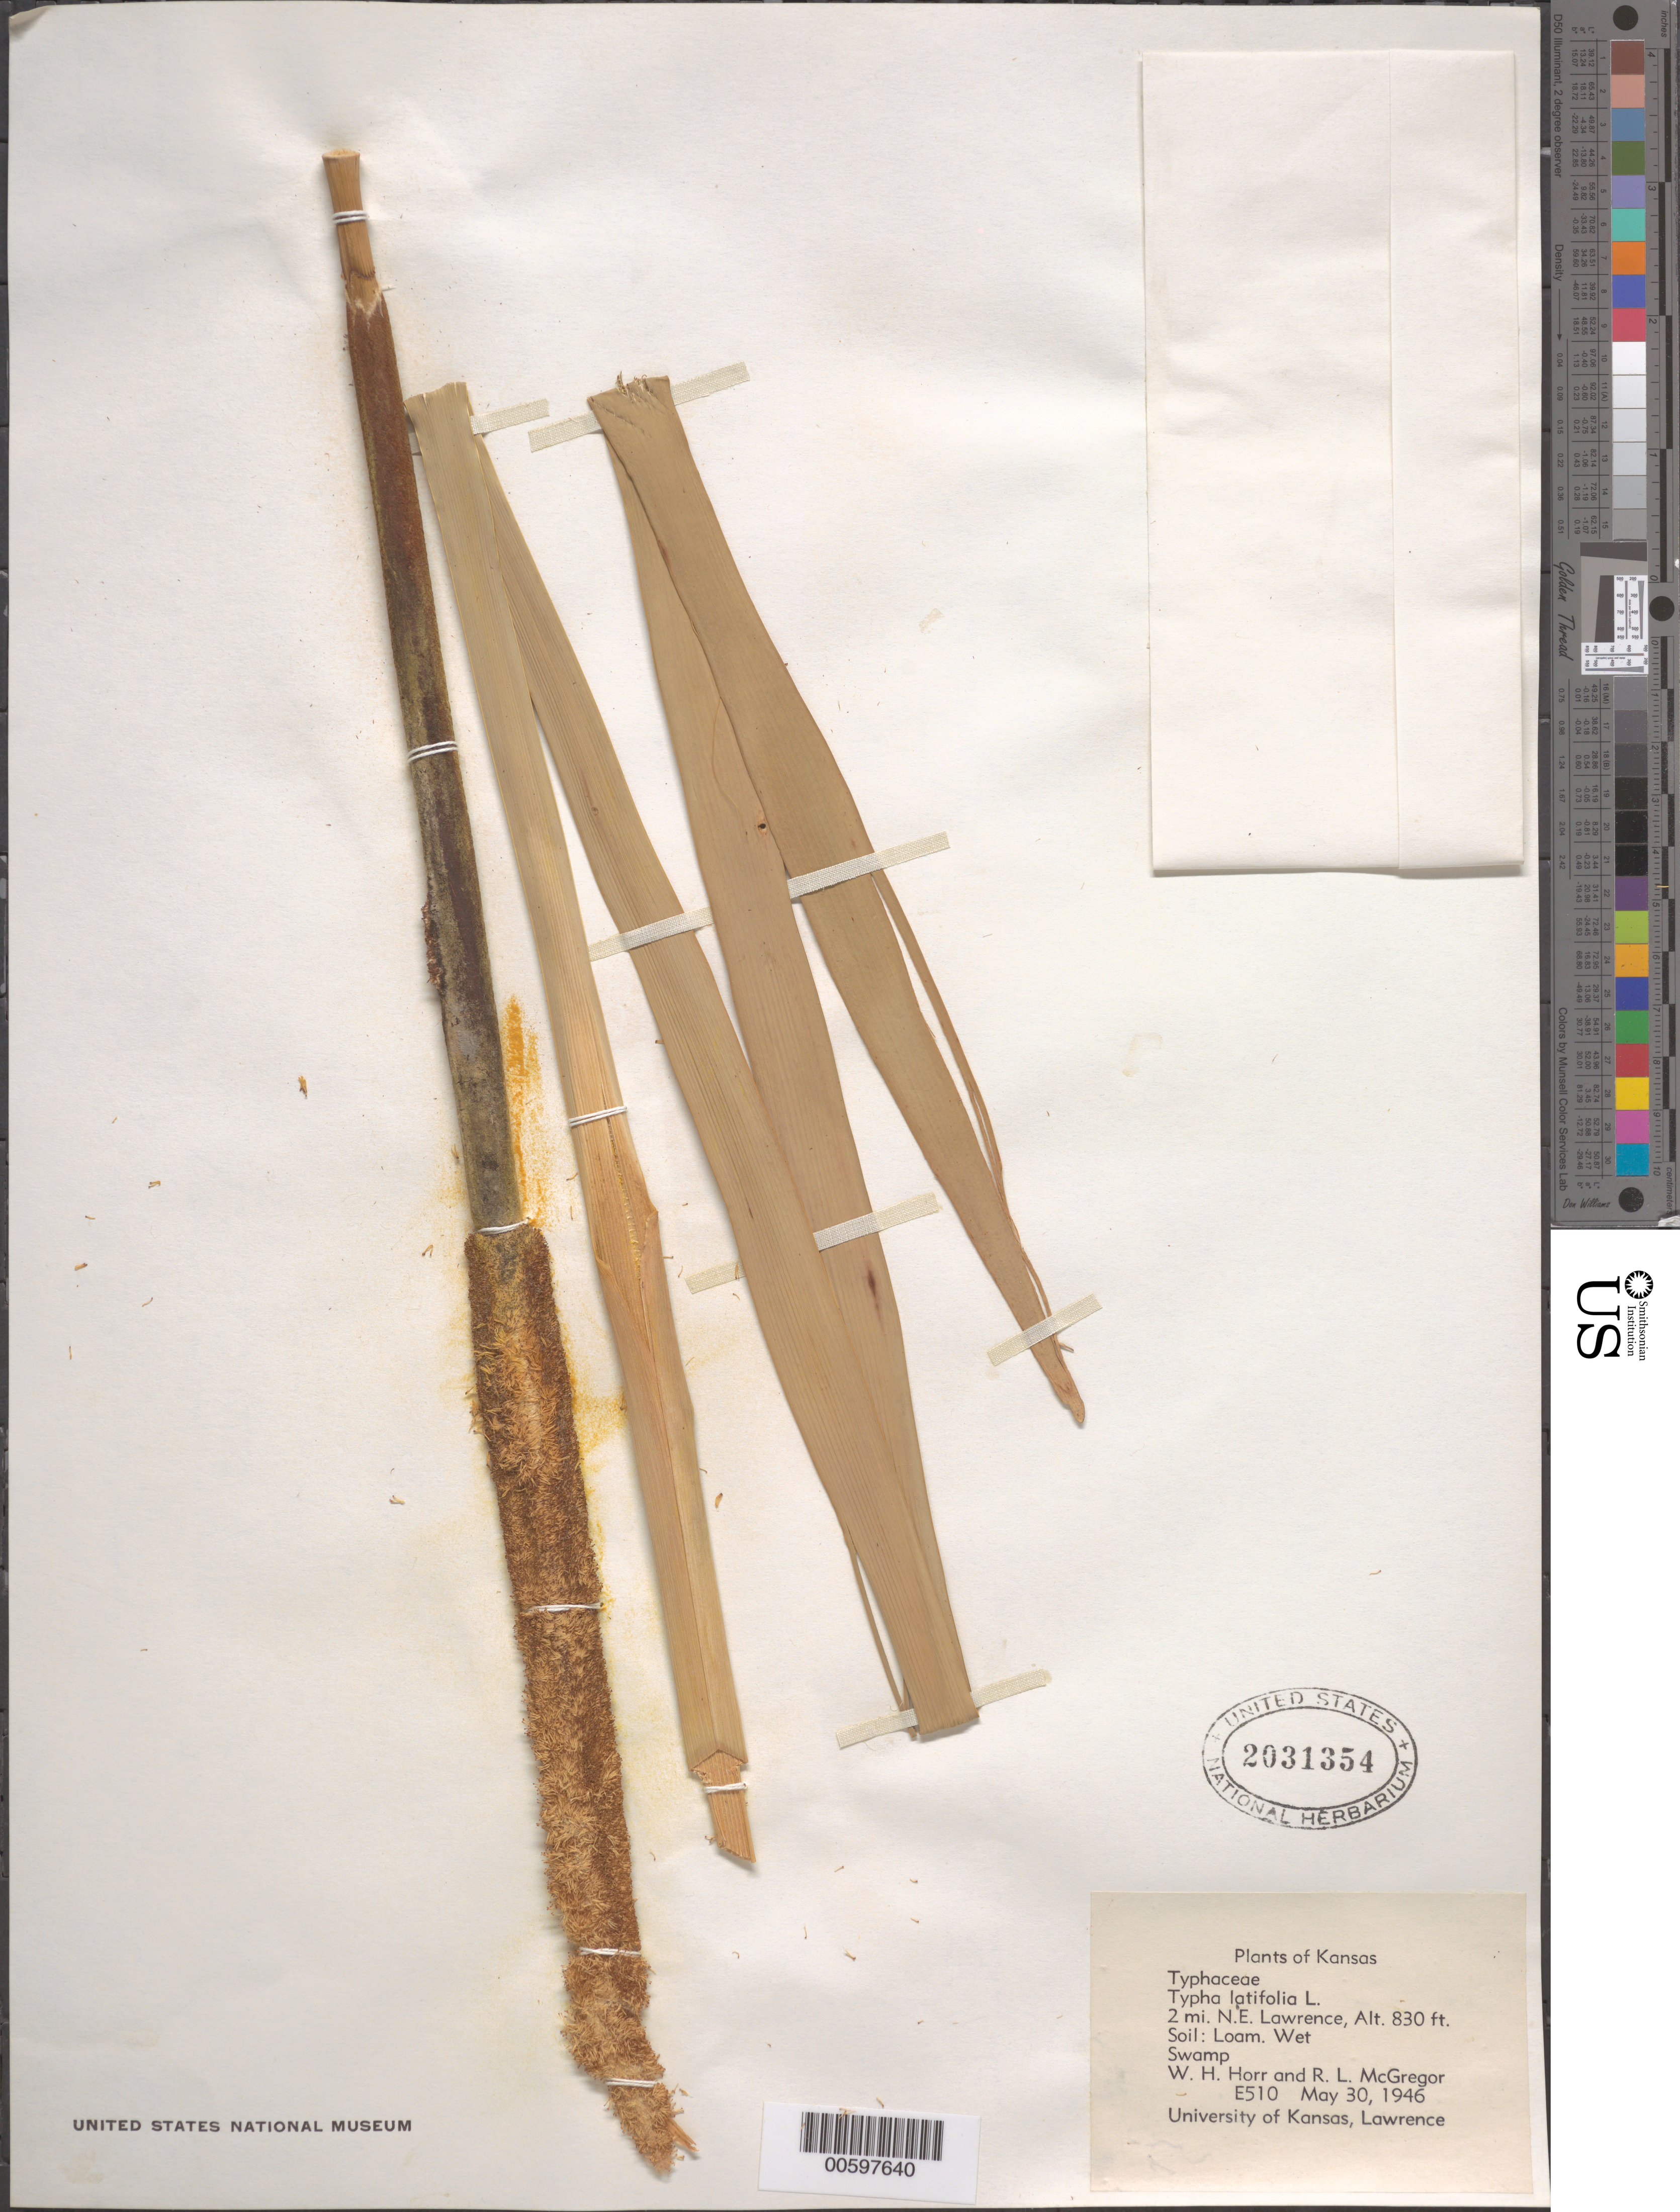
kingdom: Plantae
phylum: Tracheophyta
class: Liliopsida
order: Poales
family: Typhaceae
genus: Typha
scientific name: Typha latifolia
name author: L.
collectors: W. H. Horr & R. McGregor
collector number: E510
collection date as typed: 30 May 1946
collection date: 1946-05-30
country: United States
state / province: Kansas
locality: NW Lawrence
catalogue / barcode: US 2031354